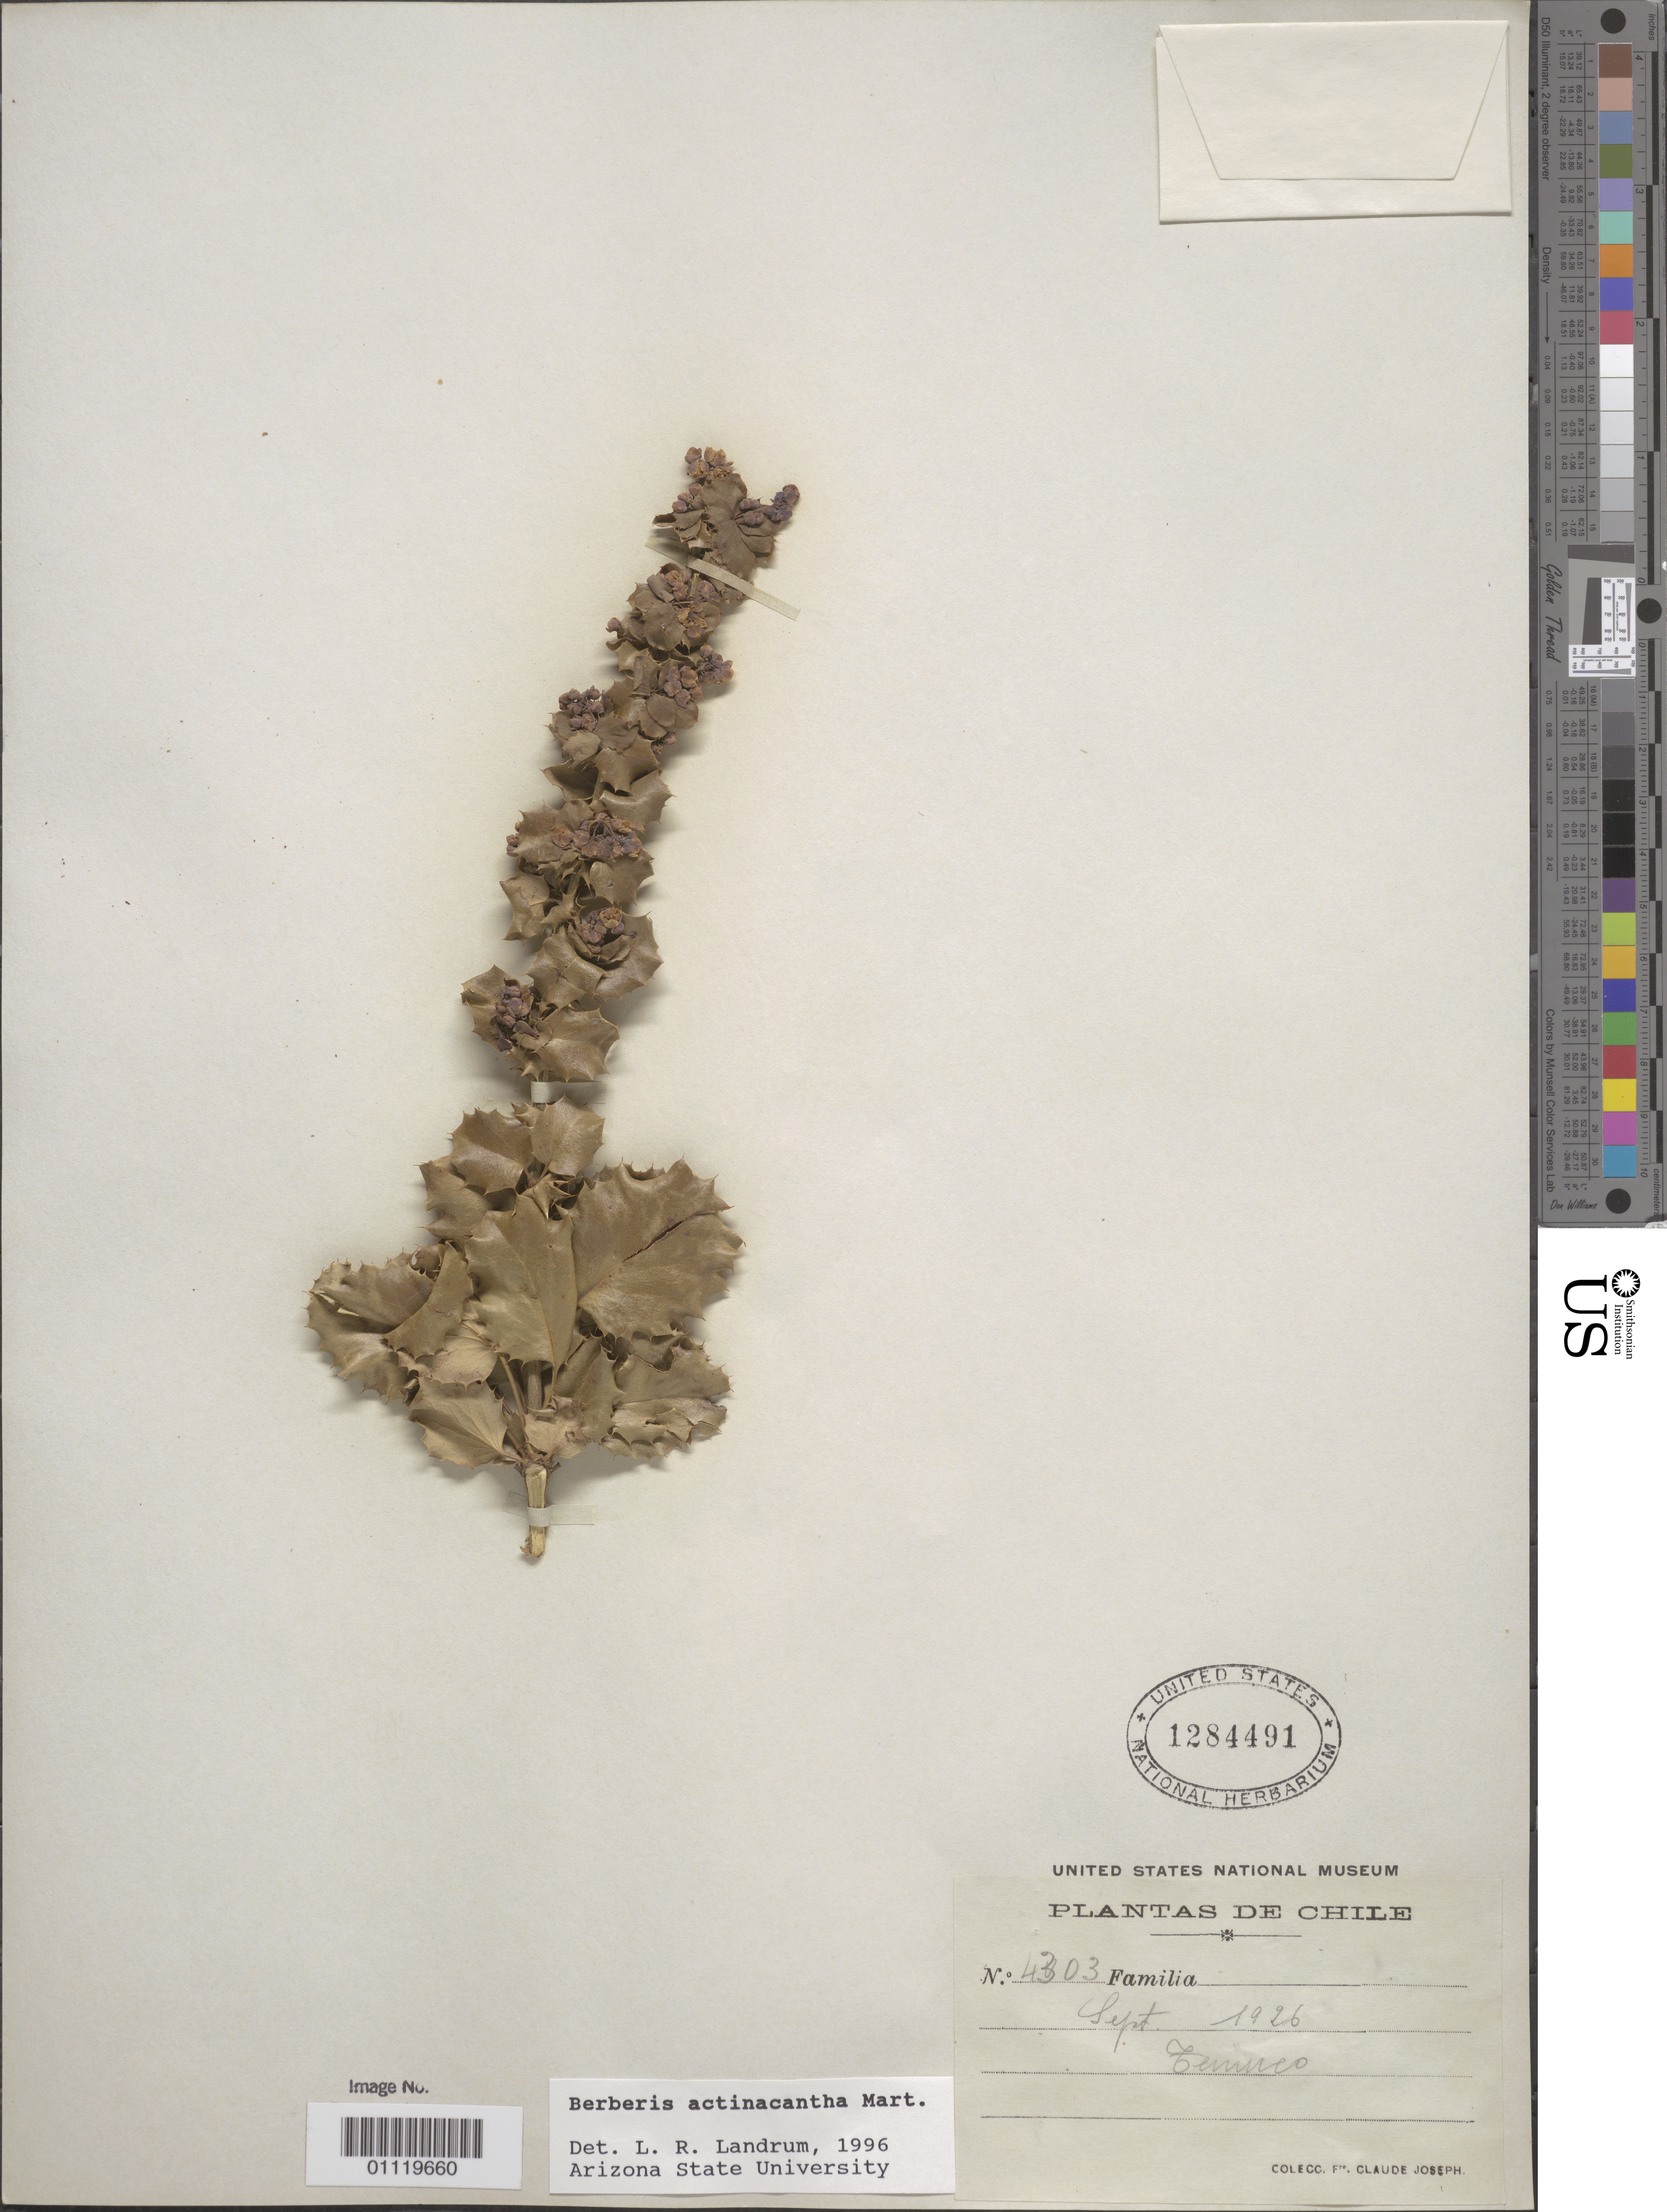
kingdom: Plantae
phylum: Tracheophyta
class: Magnoliopsida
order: Ranunculales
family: Berberidaceae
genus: Berberis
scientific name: Berberis actinacantha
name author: Mart. ex Schult. & Schult. f.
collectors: C. Joseph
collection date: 1926-09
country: Chile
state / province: Araucanía (IX)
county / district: Cautin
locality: Temuco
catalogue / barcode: US 1284491